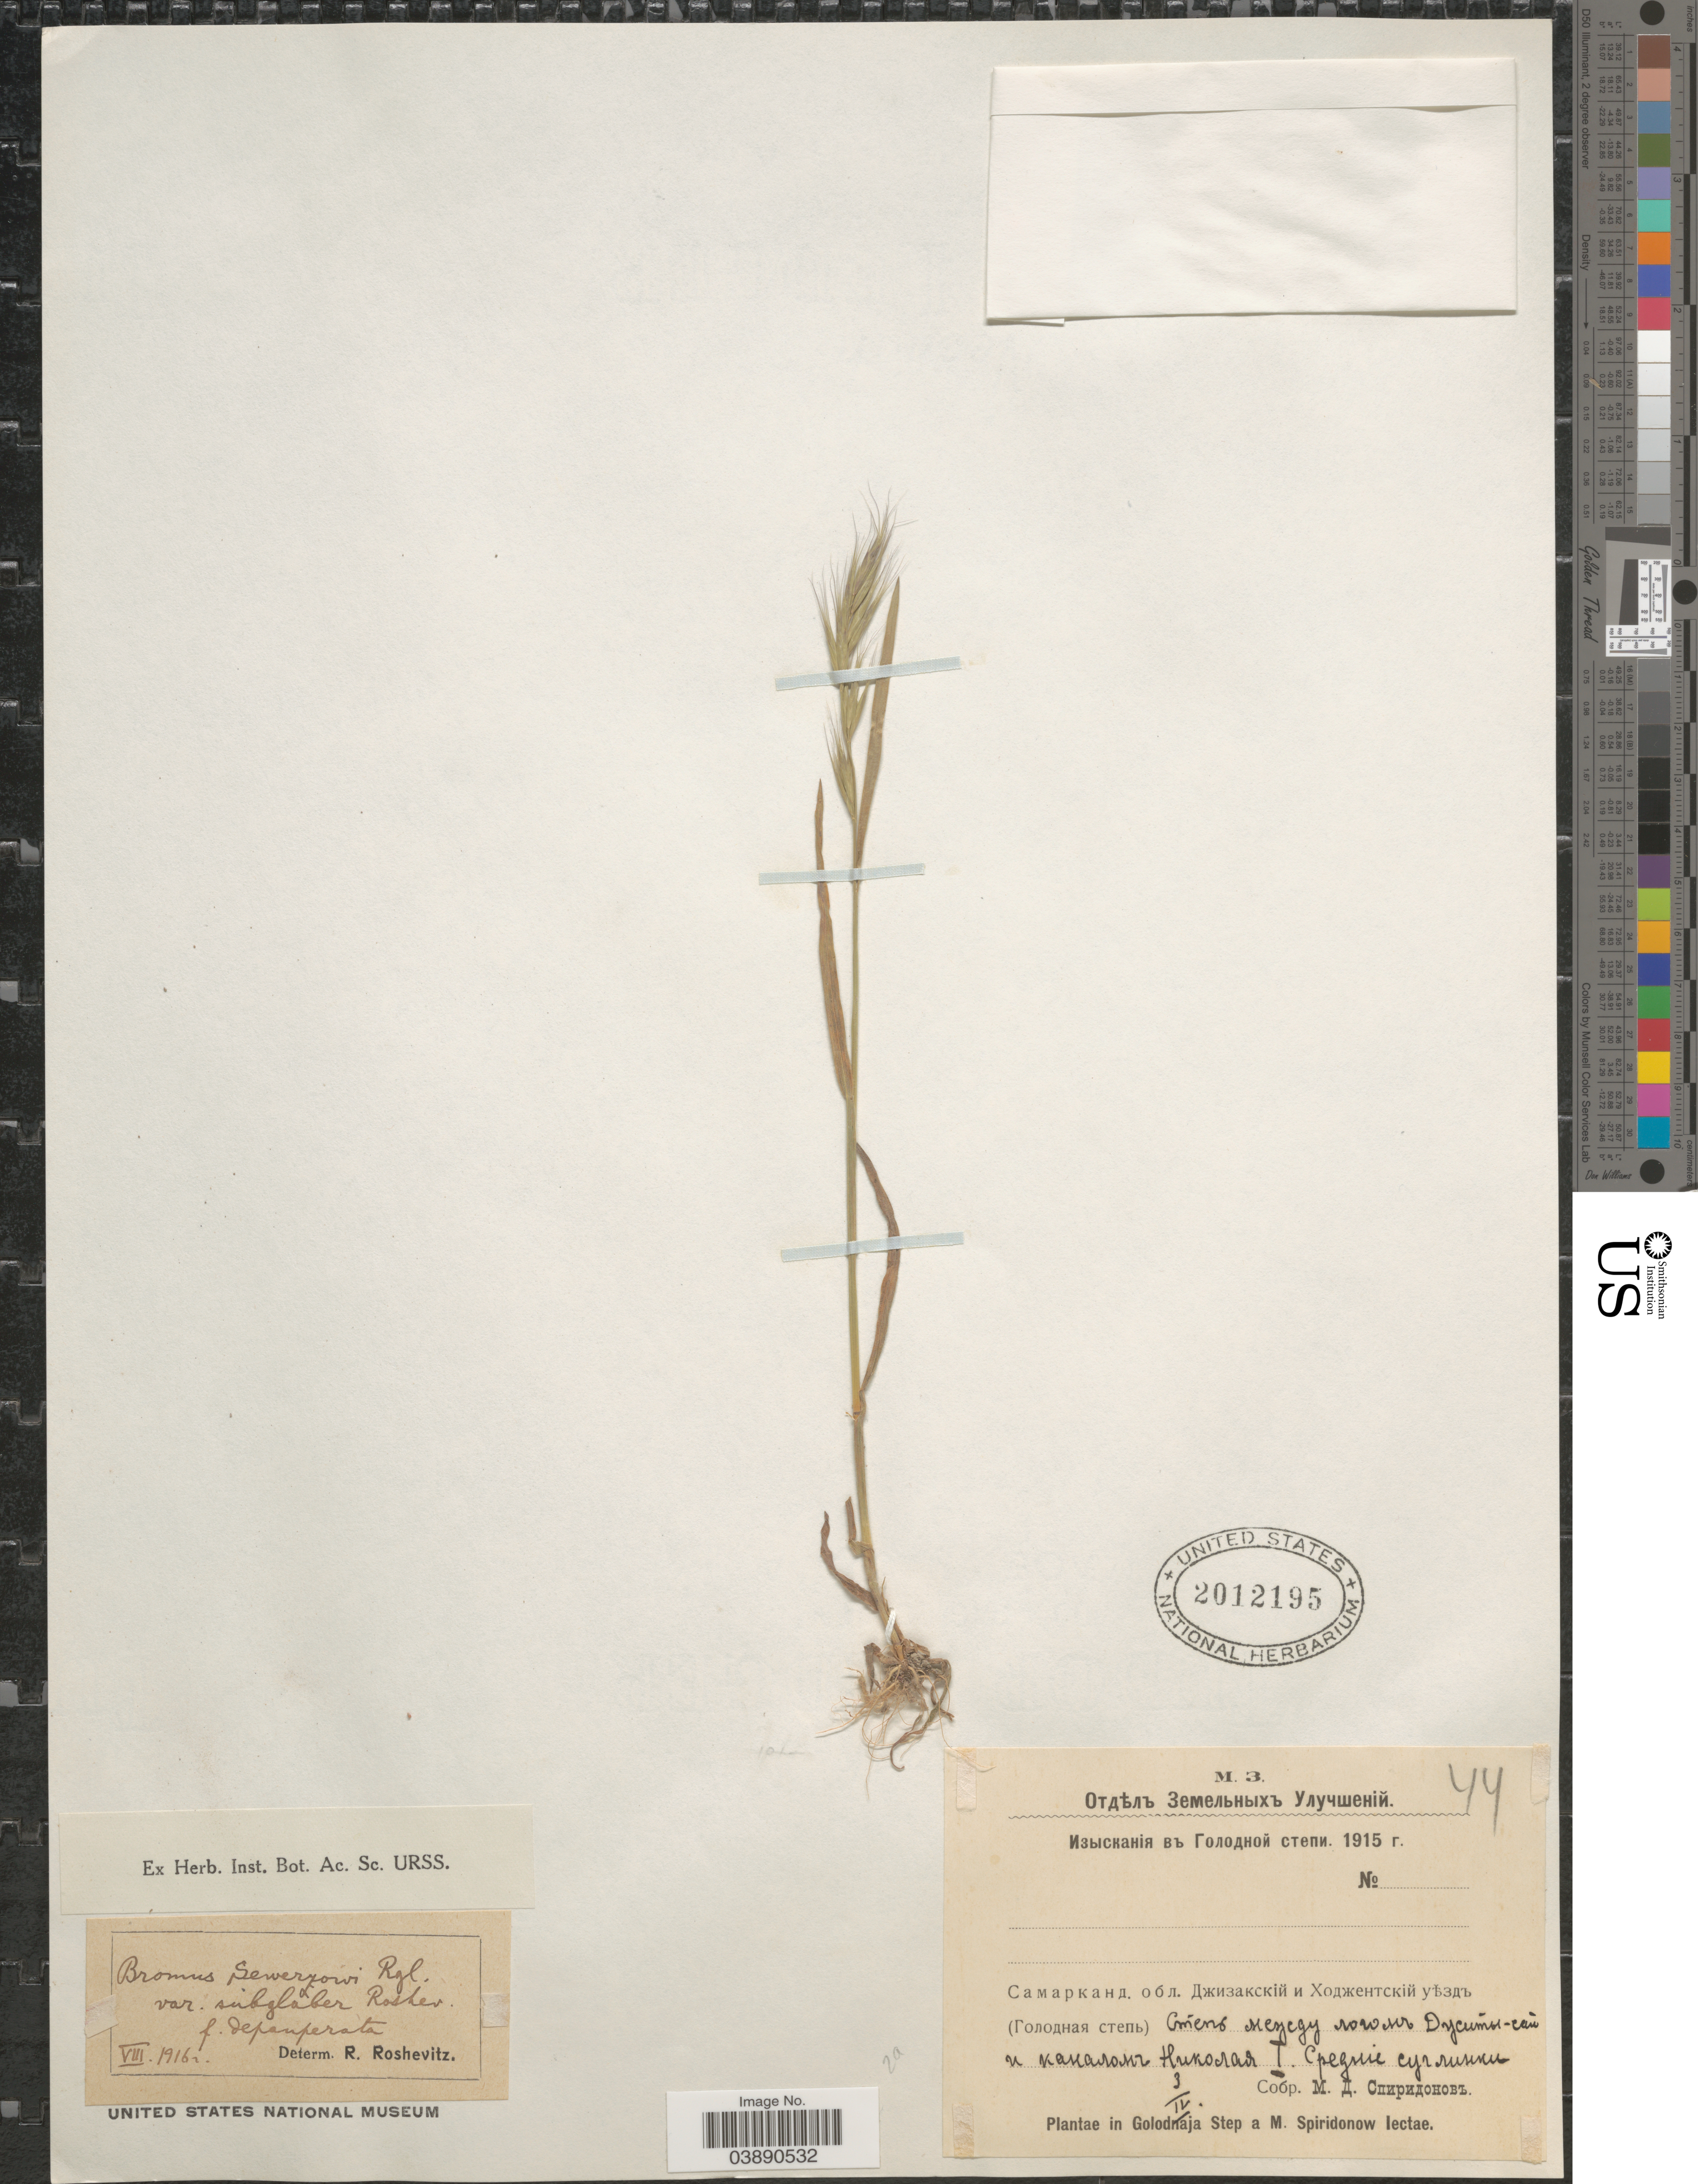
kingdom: Plantae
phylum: Tracheophyta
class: Liliopsida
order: Poales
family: Poaceae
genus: Bromus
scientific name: Bromus sewerzowii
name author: Regel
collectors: M. Spiridonow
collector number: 44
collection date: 1915-04-03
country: Uzbekistan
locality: In Golodnaya Step grassland, between Dusity-say and channel Nikolay 1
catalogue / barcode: US 2012195